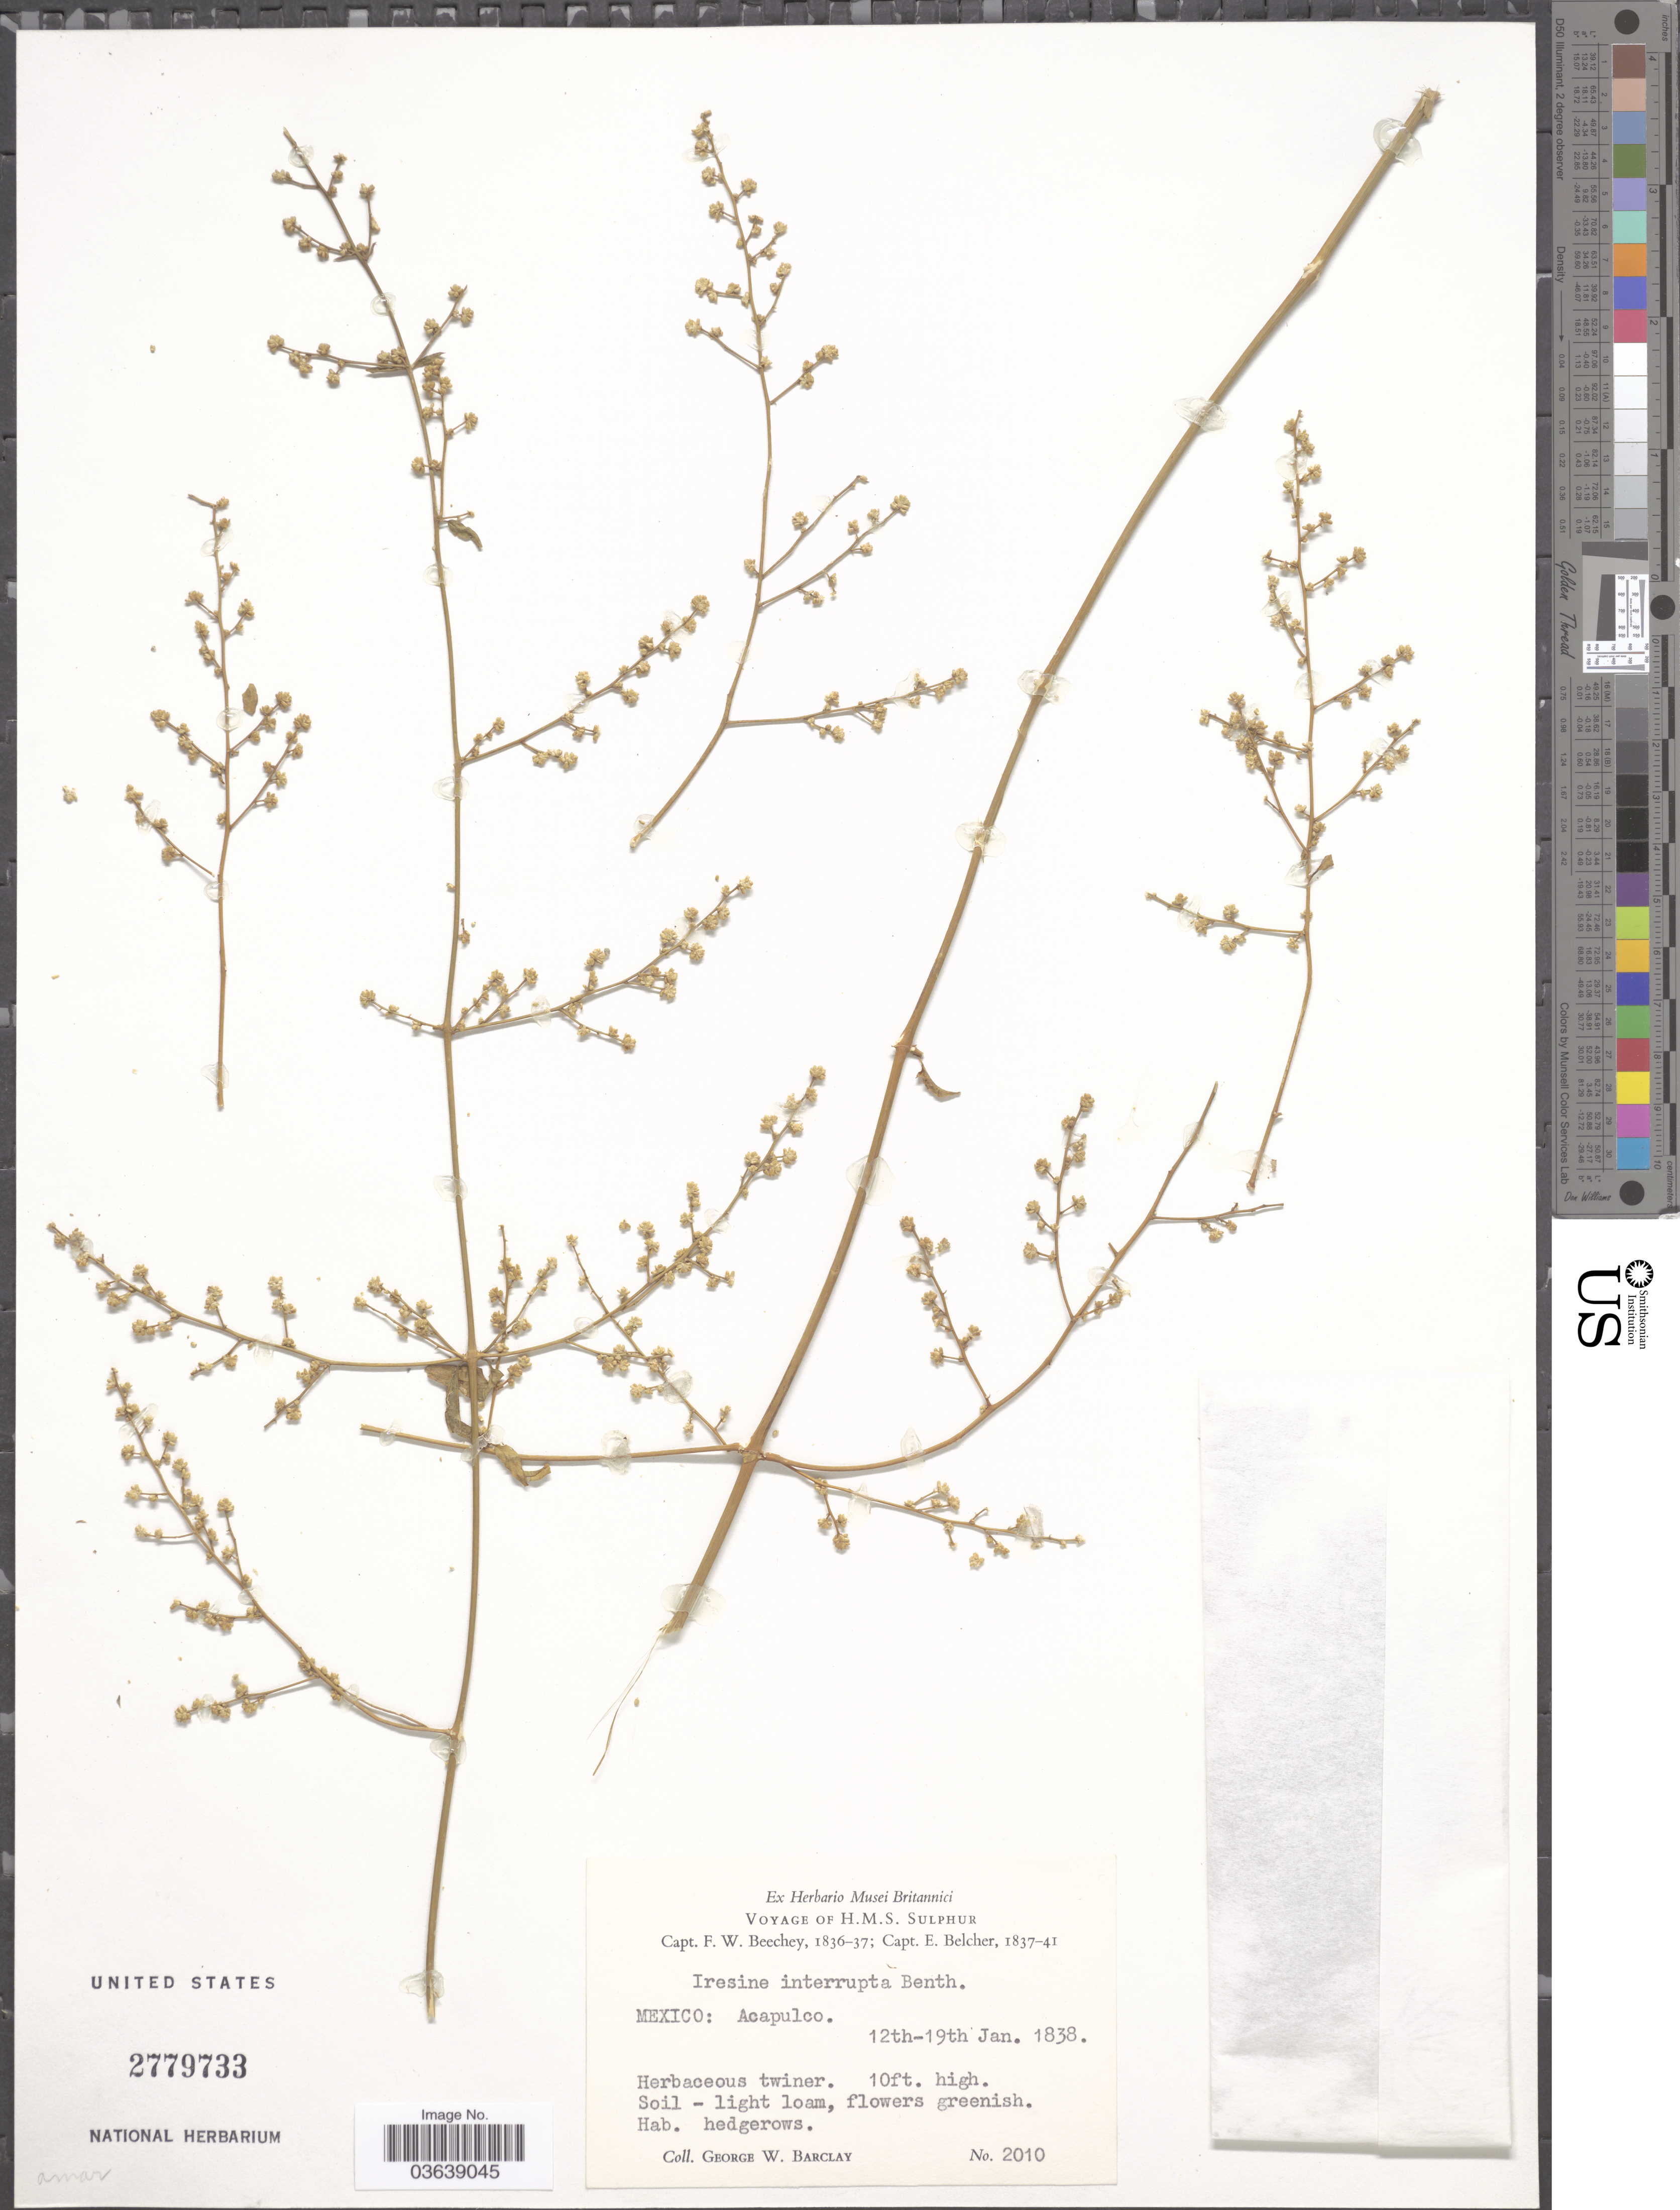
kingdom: Plantae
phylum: Tracheophyta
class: Magnoliopsida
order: Caryophyllales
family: Amaranthaceae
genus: Iresine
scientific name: Iresine interrupta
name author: Benth.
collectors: G. W. Barclay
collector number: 2010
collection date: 1838-01-12/1838-01-19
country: Mexico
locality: Acapulco.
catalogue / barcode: US 2779733